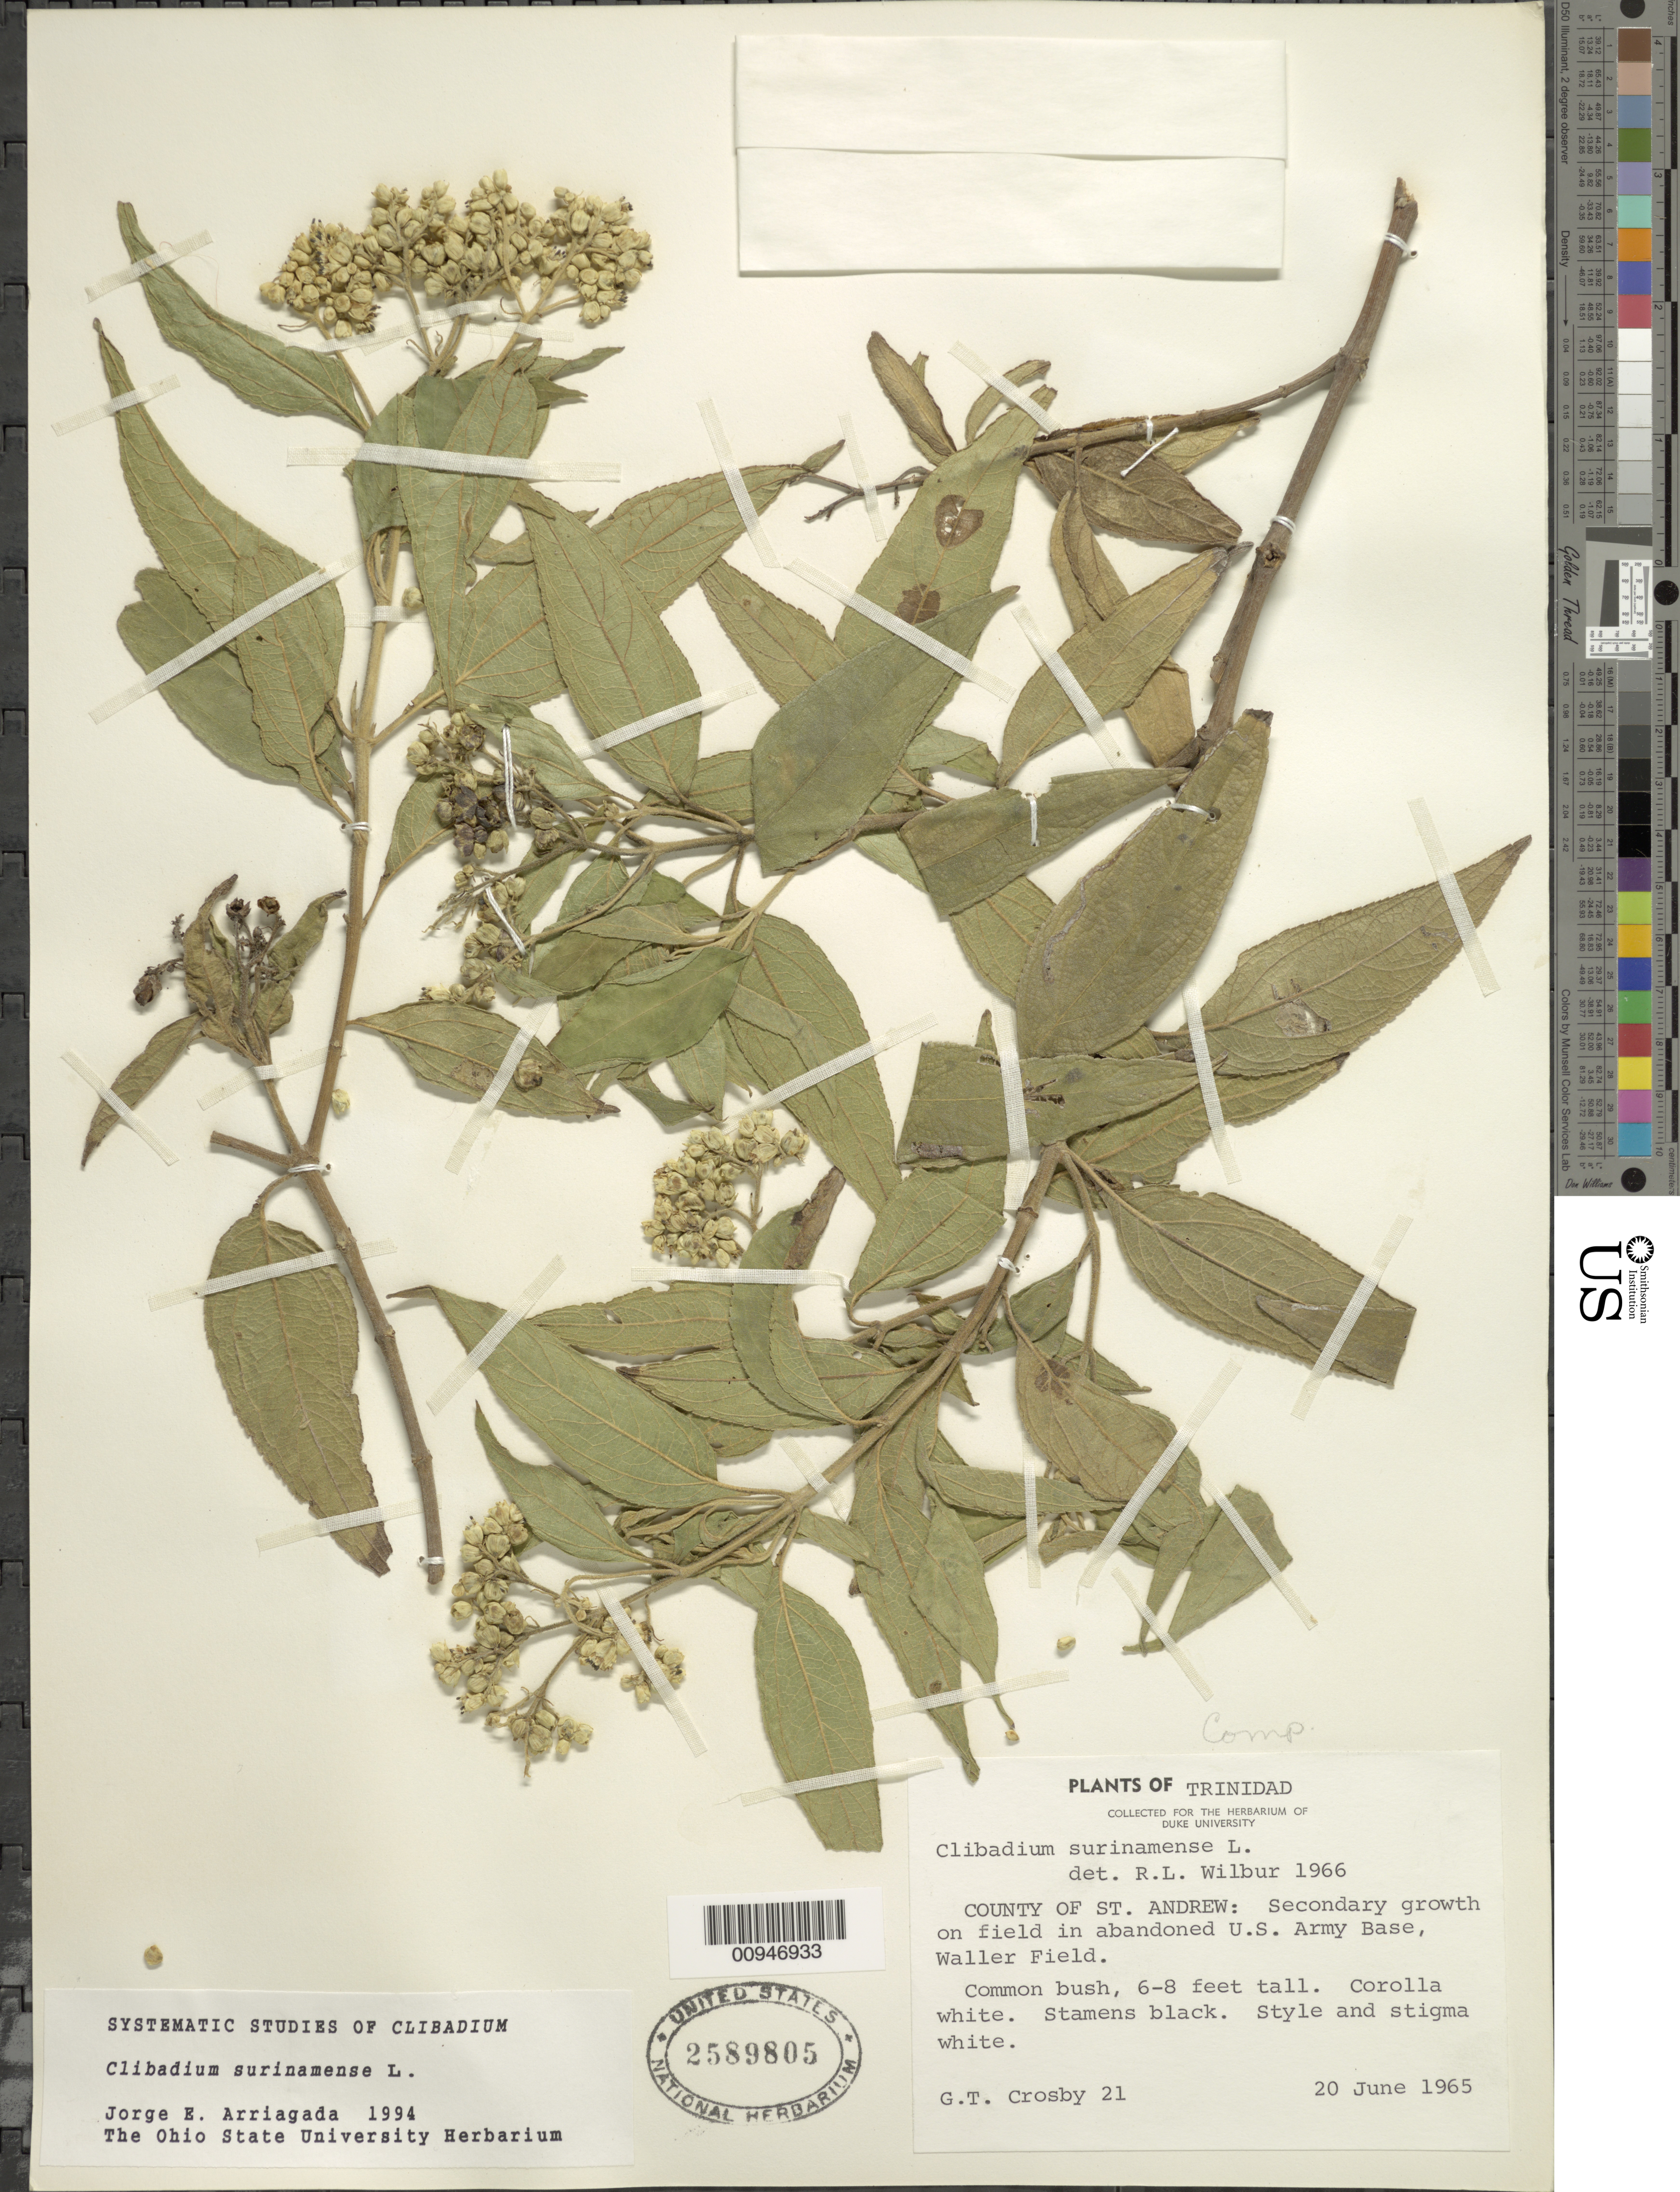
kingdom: Plantae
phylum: Tracheophyta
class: Magnoliopsida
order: Asterales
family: Asteraceae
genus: Clibadium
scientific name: Clibadium surinamense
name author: L.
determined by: Arriagada, J. E.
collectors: G. T. Crosby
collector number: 21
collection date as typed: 20 Jun 1965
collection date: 1965-06-20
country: Trinidad and Tobago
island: Trinidad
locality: St. Andrew, abondoned U.S. Army Base, Waller Field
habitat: Secondary growth on ground in abandoned field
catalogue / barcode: US 2589805